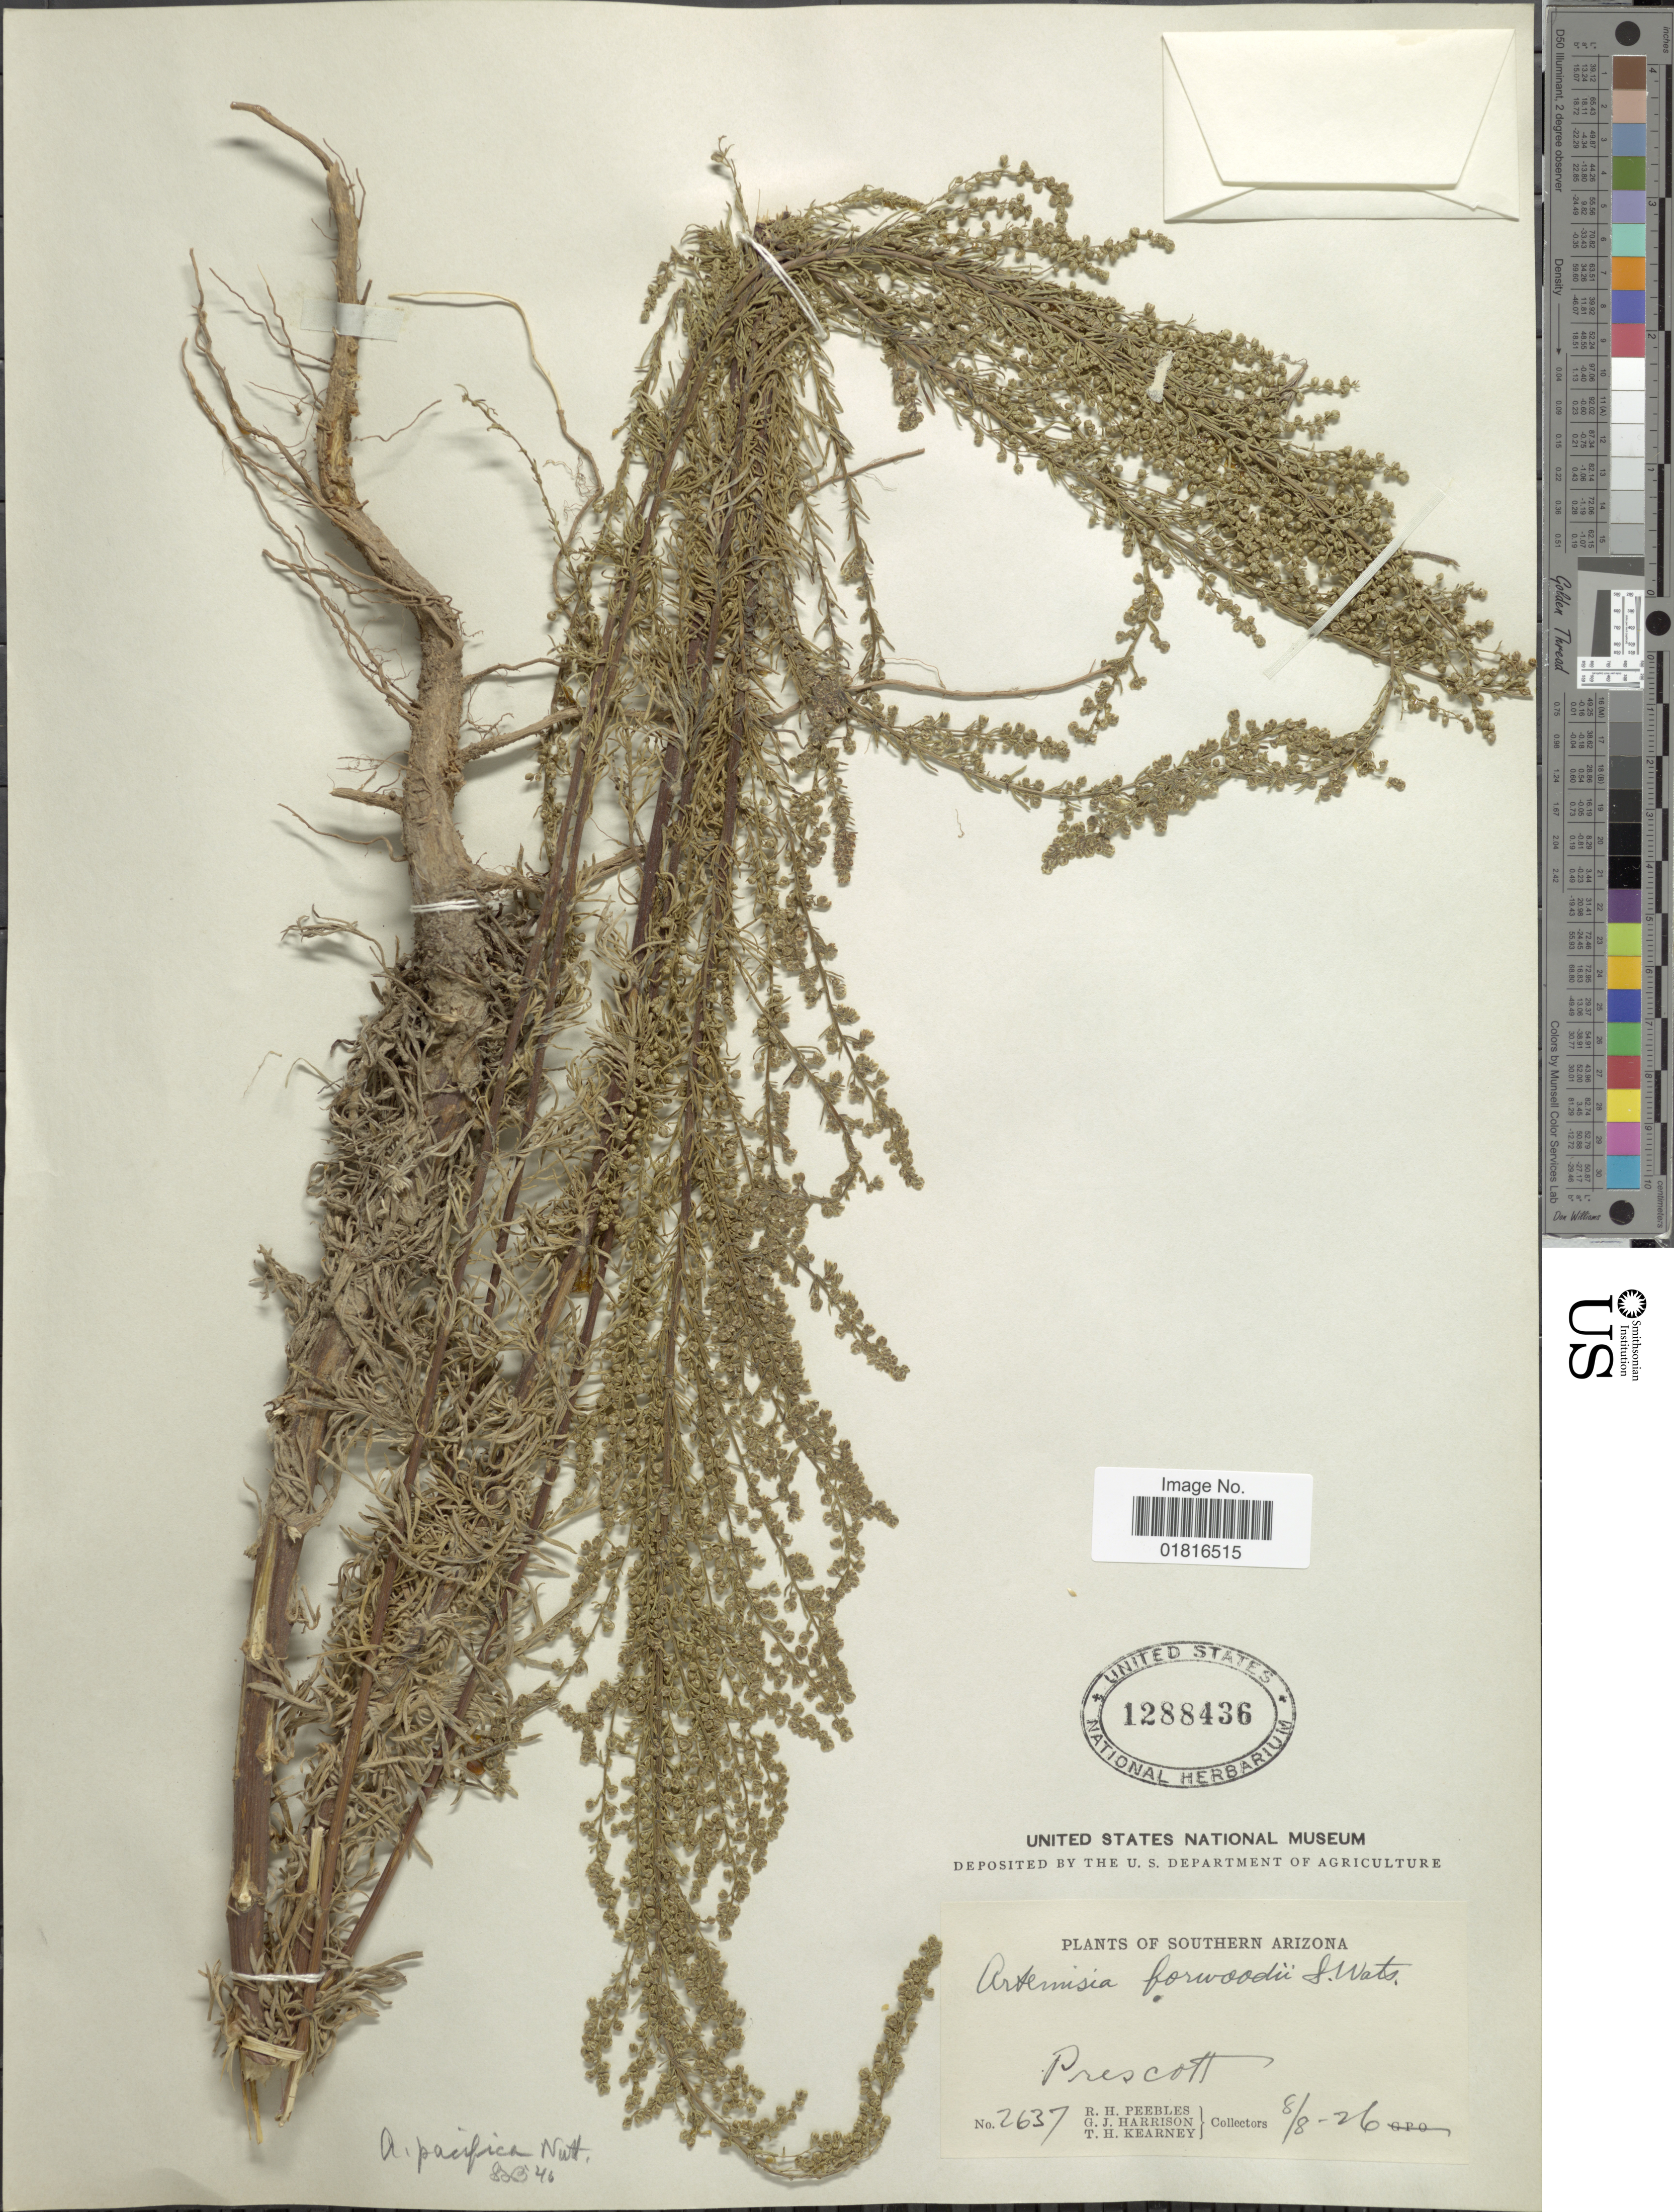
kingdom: Plantae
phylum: Tracheophyta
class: Magnoliopsida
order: Asterales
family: Asteraceae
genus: Artemisia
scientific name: Artemisia pacifica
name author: Nutt.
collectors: R. H. Peebles, G. J. Harrison & T. H. Kearney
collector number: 2637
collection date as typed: Transcribed d/m/y: 8/8/26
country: United States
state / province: Arizona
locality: Southern Arizona, Prescott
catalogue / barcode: US 1288436